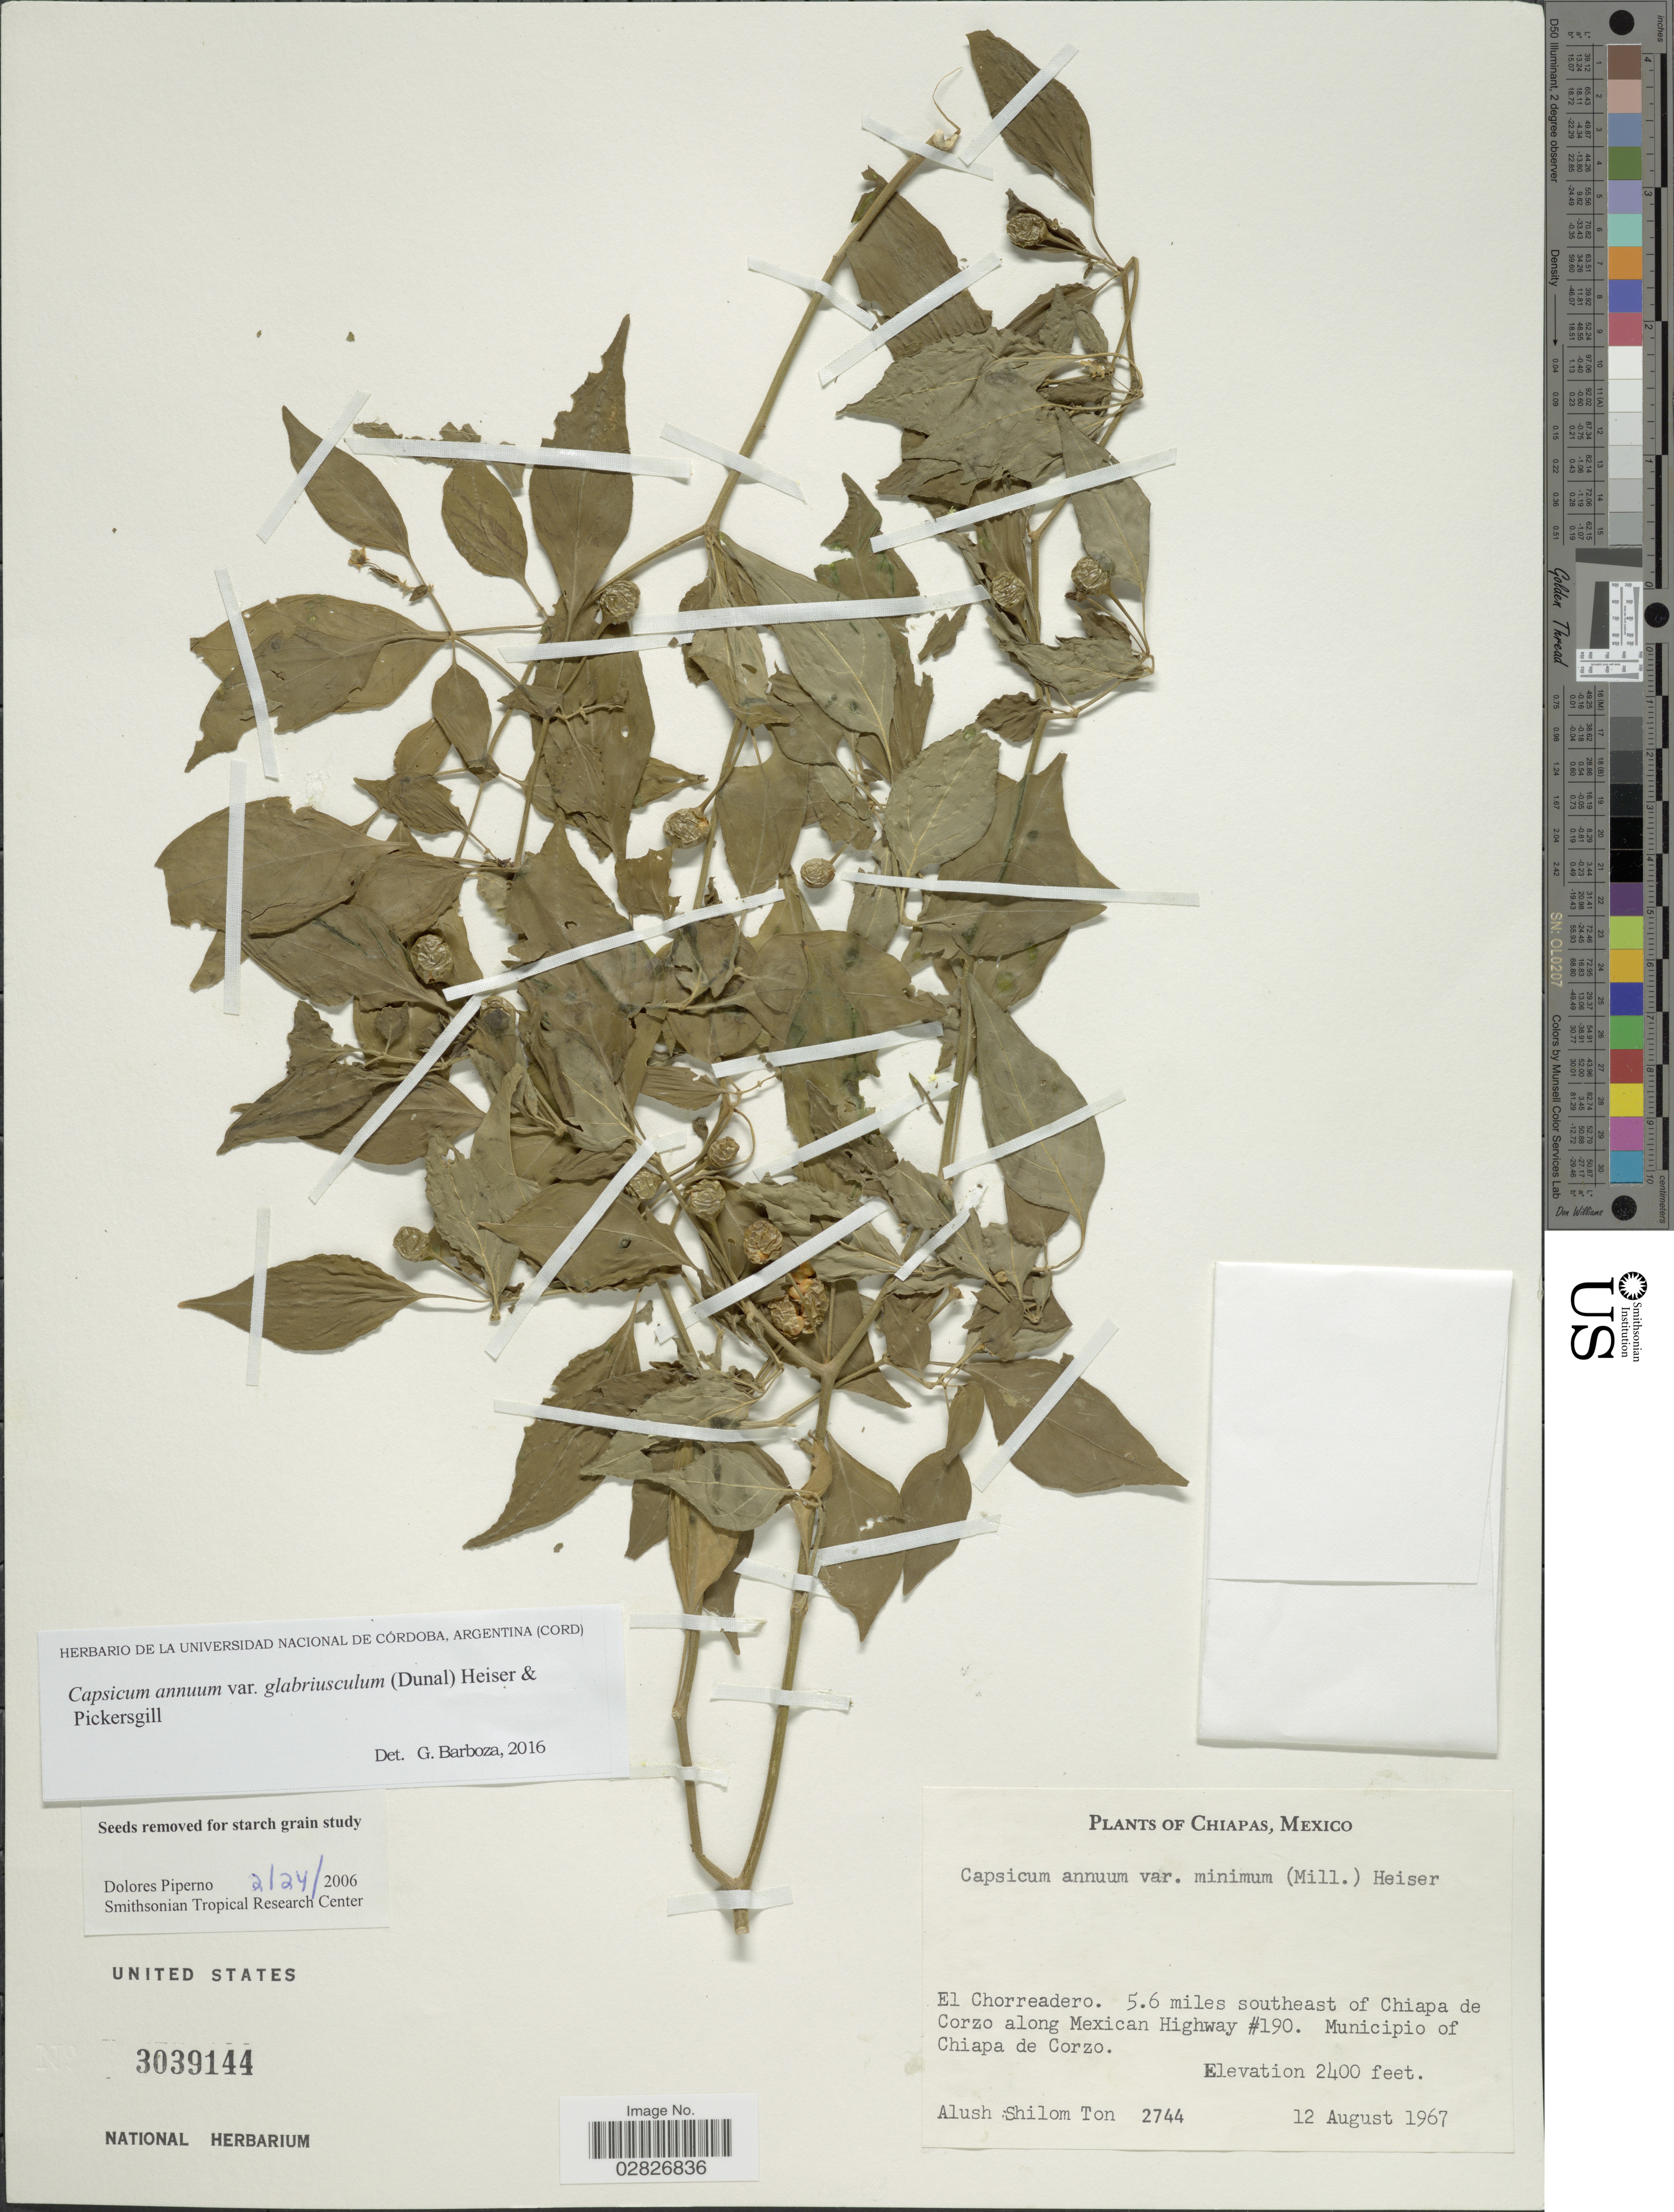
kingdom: Plantae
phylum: Tracheophyta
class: Magnoliopsida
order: Solanales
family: Solanaceae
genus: Capsicum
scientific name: Capsicum annuum var. glabriusculum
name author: (Dunal) Heiser & Pickersgill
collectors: A. M. Ton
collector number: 2744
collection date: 1967-08-12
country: Mexico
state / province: Chiapas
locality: El Chorreadero, 5.6 miles southeast of Chiapa de Corzo along Mexican Highway #190, Municipio of Chiapa de Corzo.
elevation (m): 732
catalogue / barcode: US 3039144